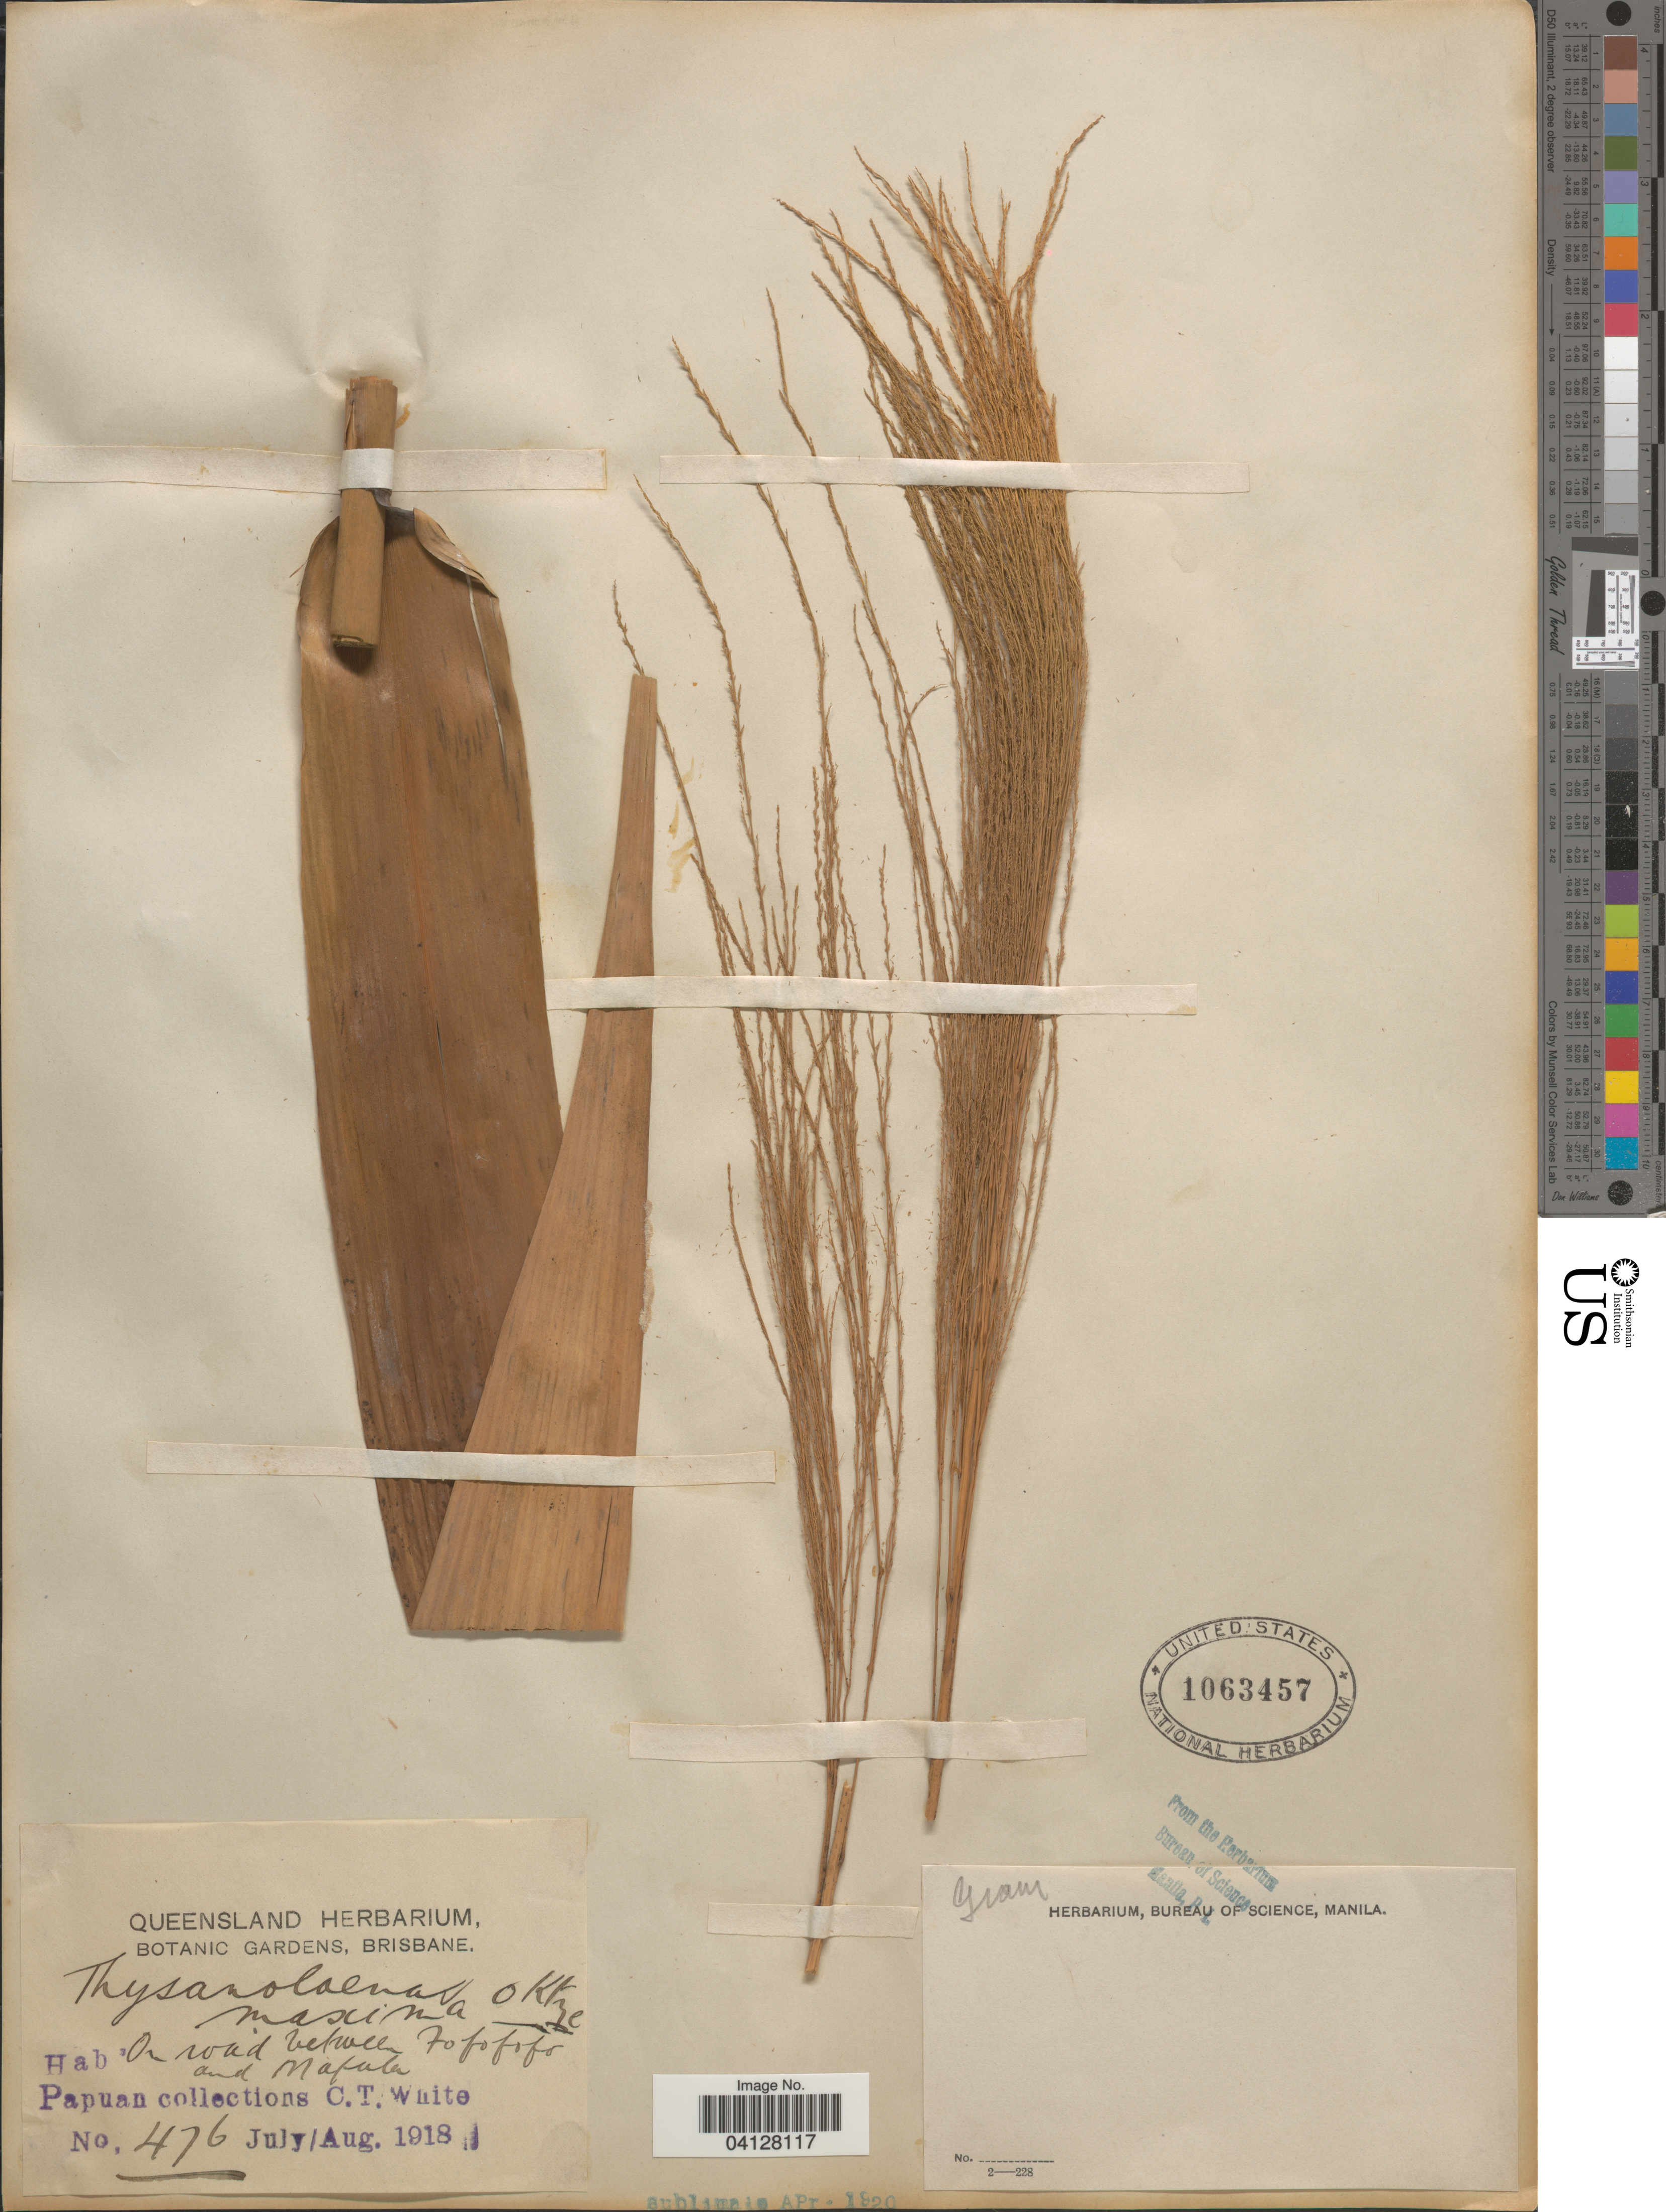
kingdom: Plantae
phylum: Tracheophyta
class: Liliopsida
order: Poales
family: Poaceae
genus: Thysanolaena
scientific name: Thysanolaena maxima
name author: (Roxb.) Kuntze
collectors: C. T. White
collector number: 476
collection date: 1918-07/1918-08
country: Papua New Guinea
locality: On road between Fofofofo and Matula.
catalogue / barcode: US 1063457